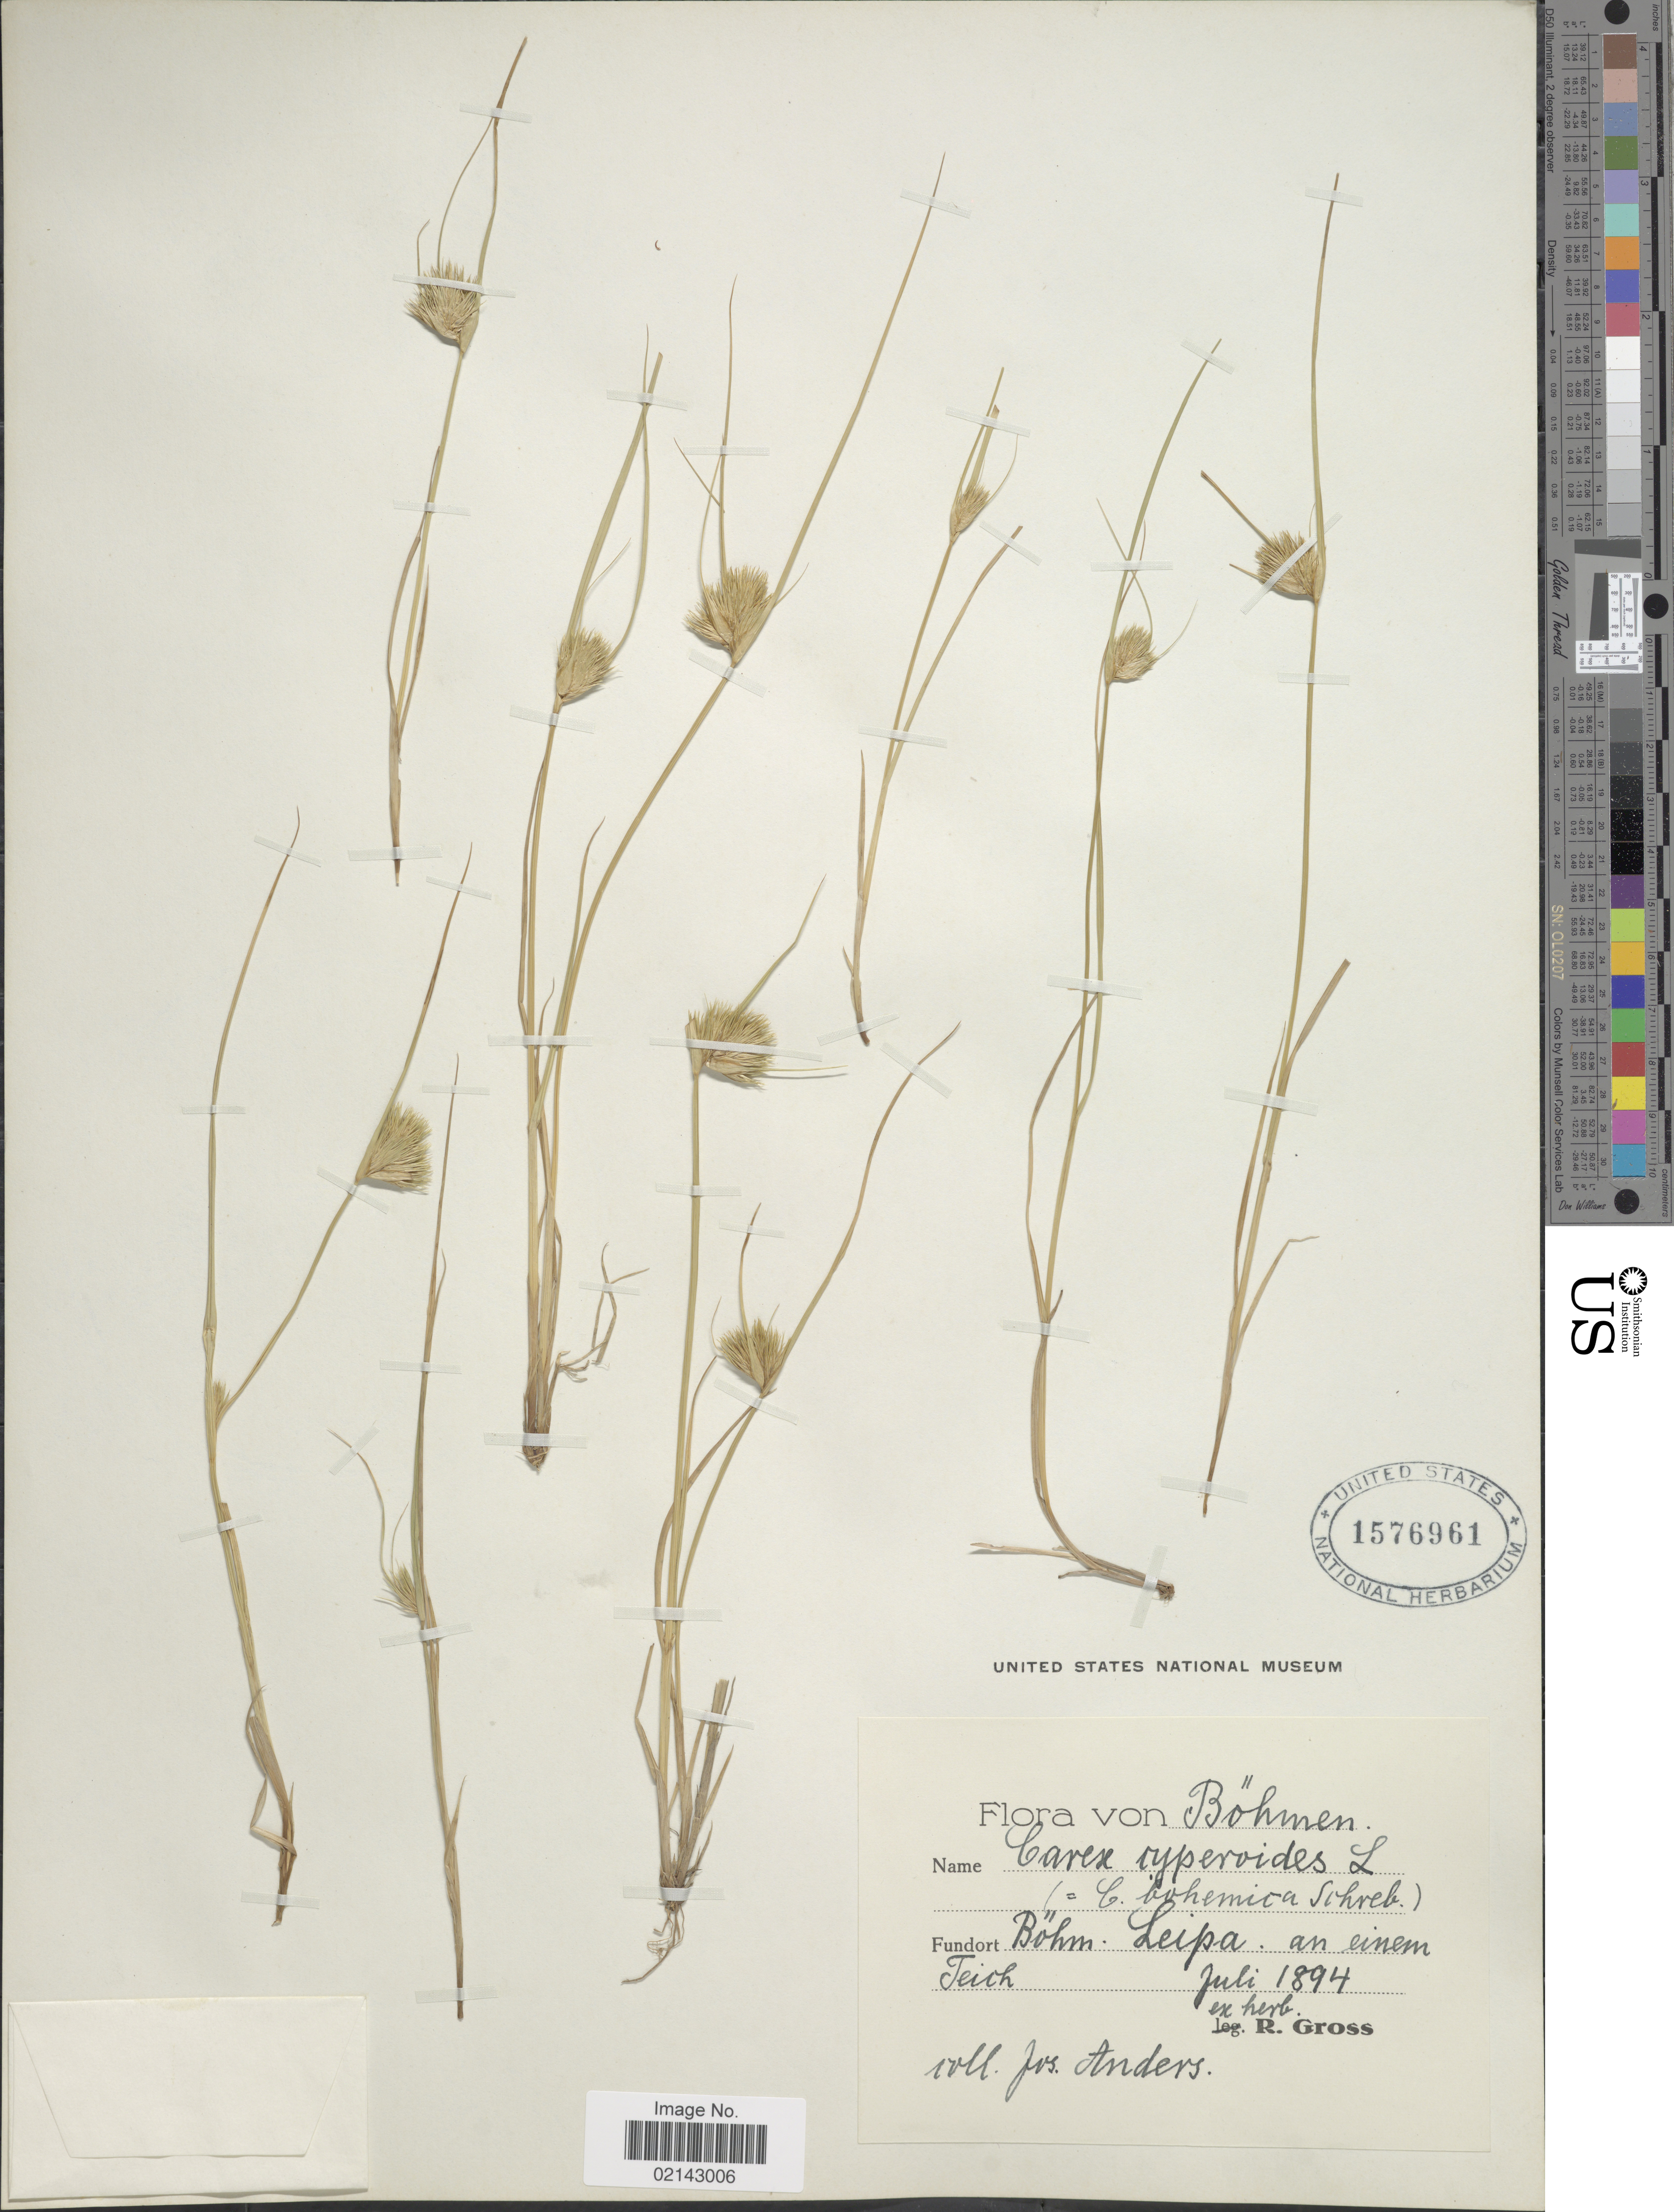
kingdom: Plantae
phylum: Tracheophyta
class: Liliopsida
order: Poales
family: Cyperaceae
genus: Carex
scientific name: Carex bohemica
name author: Schreb.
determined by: Strong, Mark T., (BOT), Smithsonian Institution - National Museum of Natural History (UNITED STATES)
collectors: J. Anders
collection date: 1894-07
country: Czechia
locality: Bohmen, Fundort Böhm, Leipa, an einem Teich. [interpreted]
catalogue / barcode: US 1576961